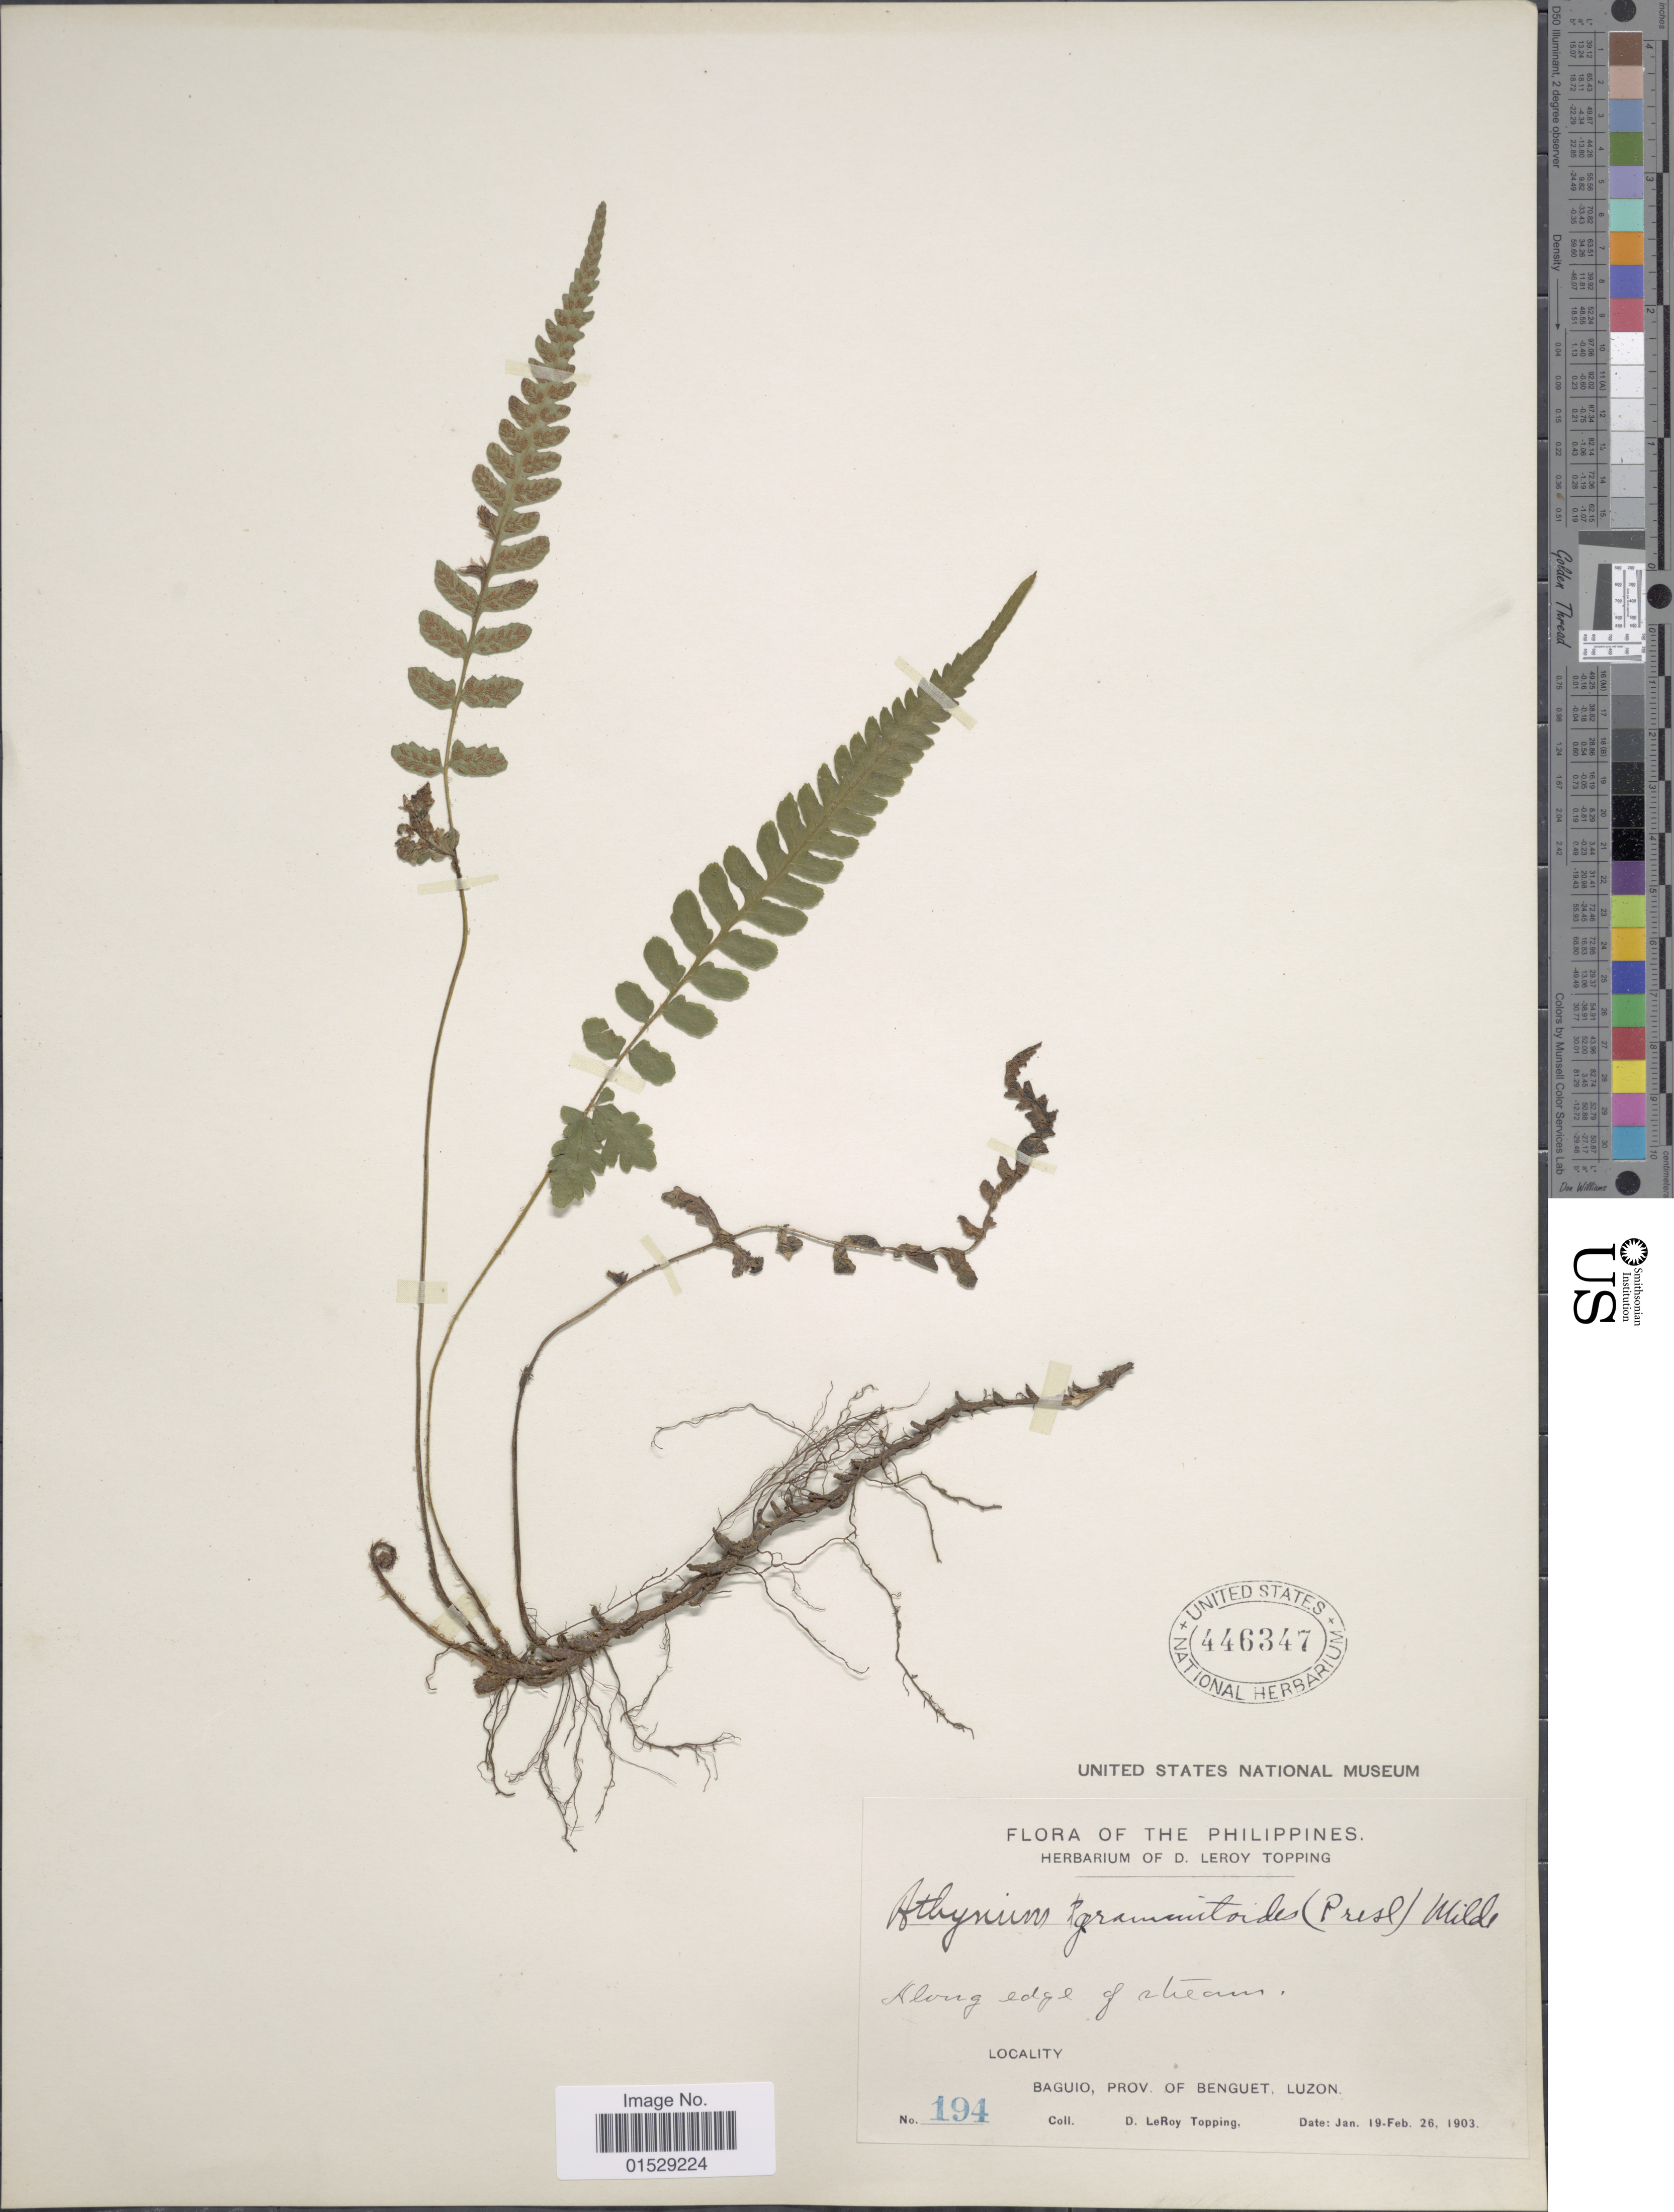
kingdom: Plantae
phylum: Tracheophyta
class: Polypodiopsida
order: Polypodiales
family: Athyriaceae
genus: Deparia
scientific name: Deparia petersenii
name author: (Kunze) M. Kato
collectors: D. L. Topping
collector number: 194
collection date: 1903-01-19/1903-02-26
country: Philippines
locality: Baguio, Prov. of Benguet, Luzon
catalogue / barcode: US 446347